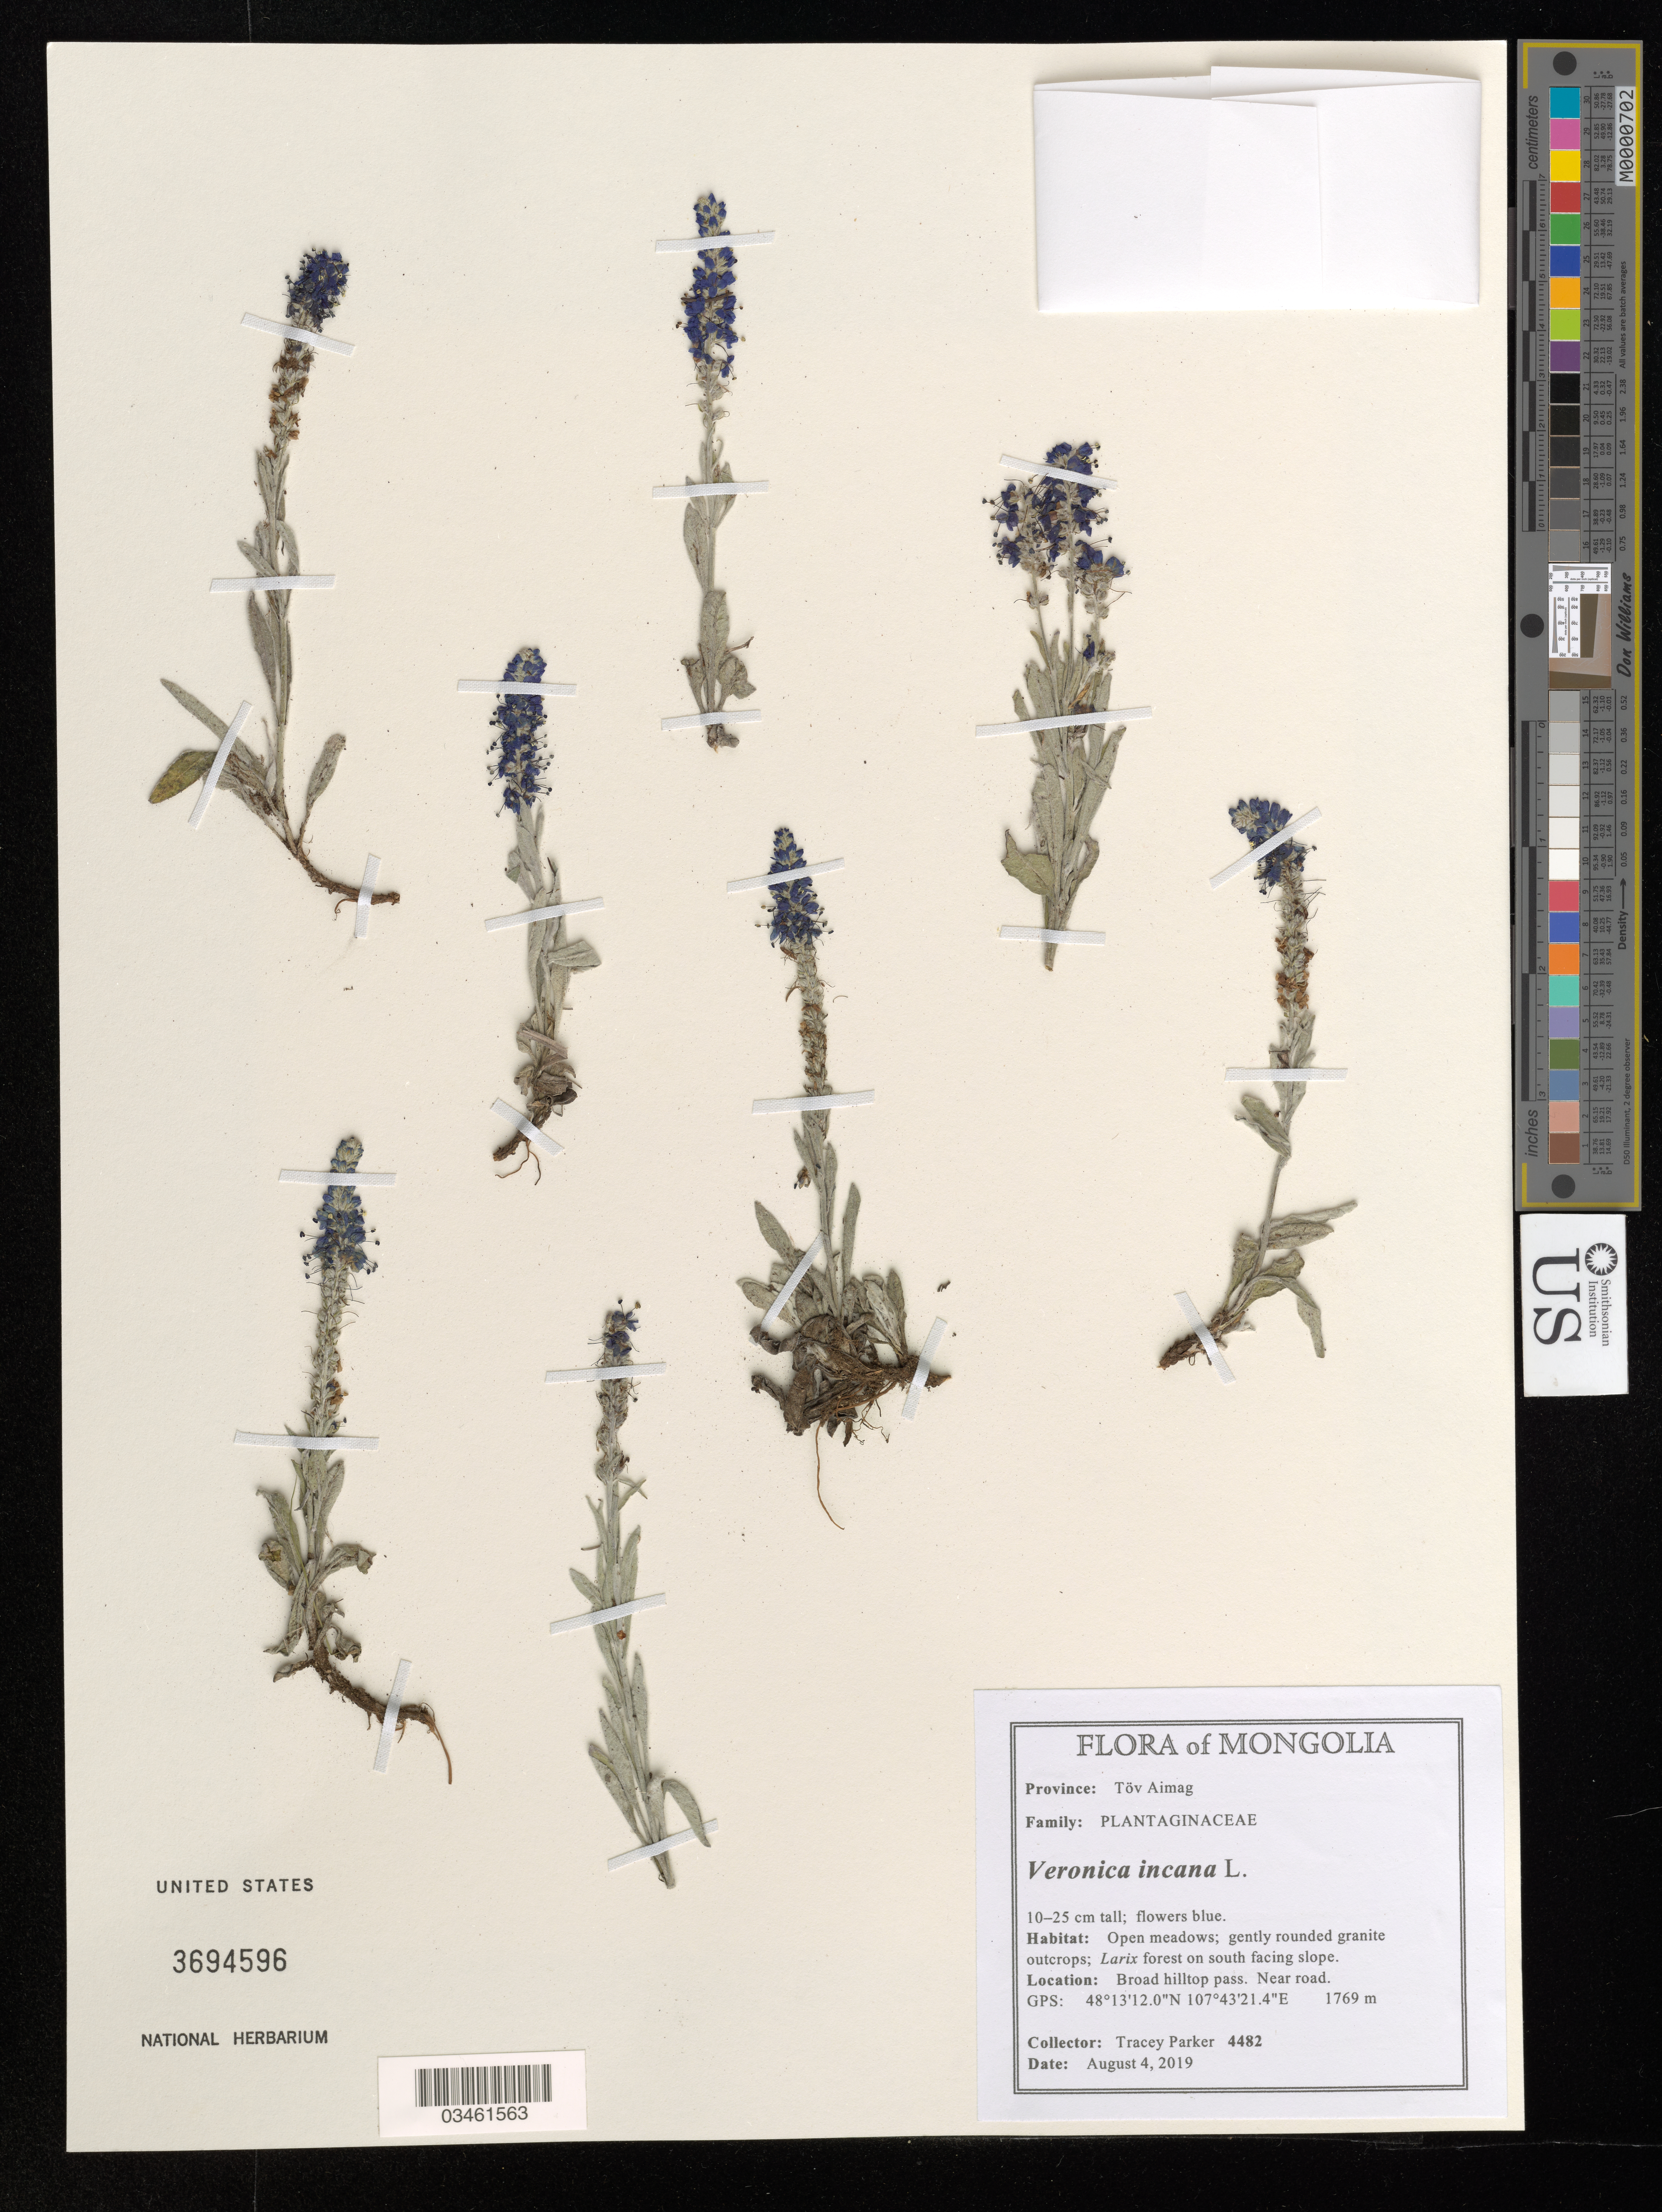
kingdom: Plantae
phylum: Tracheophyta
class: Magnoliopsida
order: Lamiales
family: Plantaginaceae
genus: Veronica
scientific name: Veronica incana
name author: L.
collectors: T. Parker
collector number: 4482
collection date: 2019-08-04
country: Mongolia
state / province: Tov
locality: Province: Töv Aimag. On south facing slope. Broad hilltop pass. Near road.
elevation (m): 1769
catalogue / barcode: US 3694596